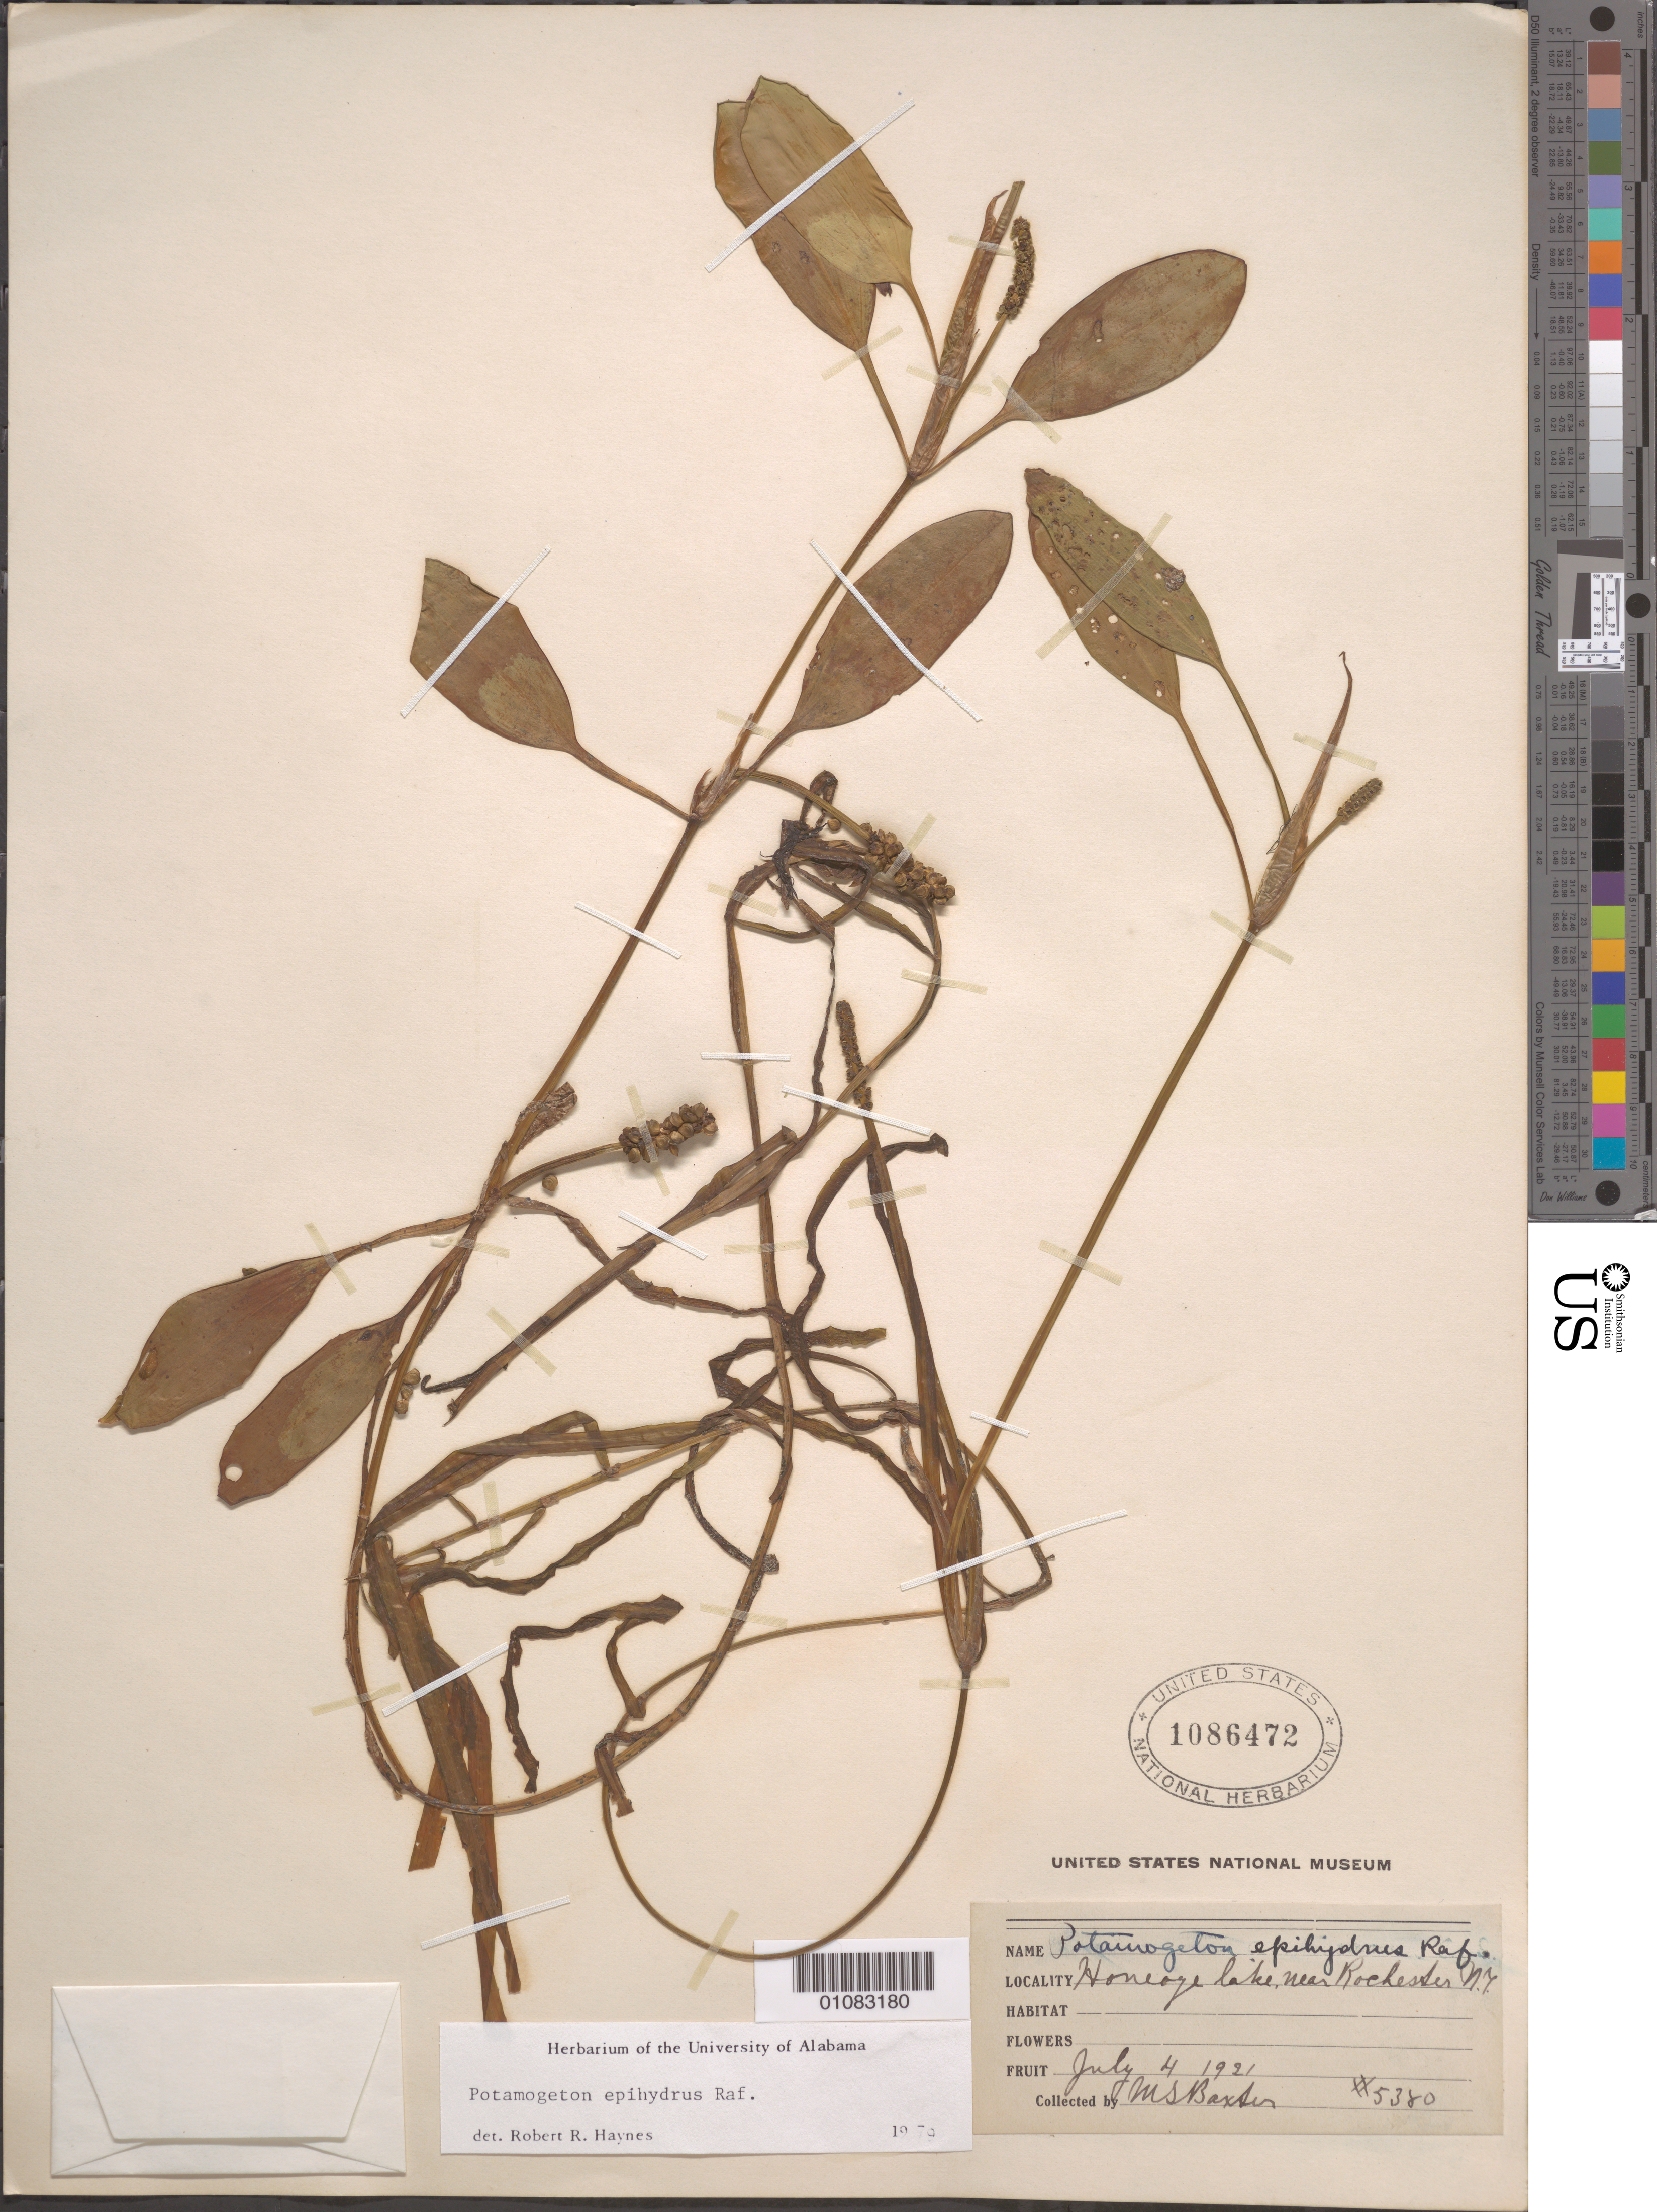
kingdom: Plantae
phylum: Tracheophyta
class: Liliopsida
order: Alismatales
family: Potamogetonaceae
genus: Potamogeton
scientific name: Potamogeton epihydrus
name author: Raf.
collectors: M. Baxter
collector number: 5380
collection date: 1921-07-04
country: United States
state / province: New York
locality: near Rochester, Honeoye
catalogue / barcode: US 1086472